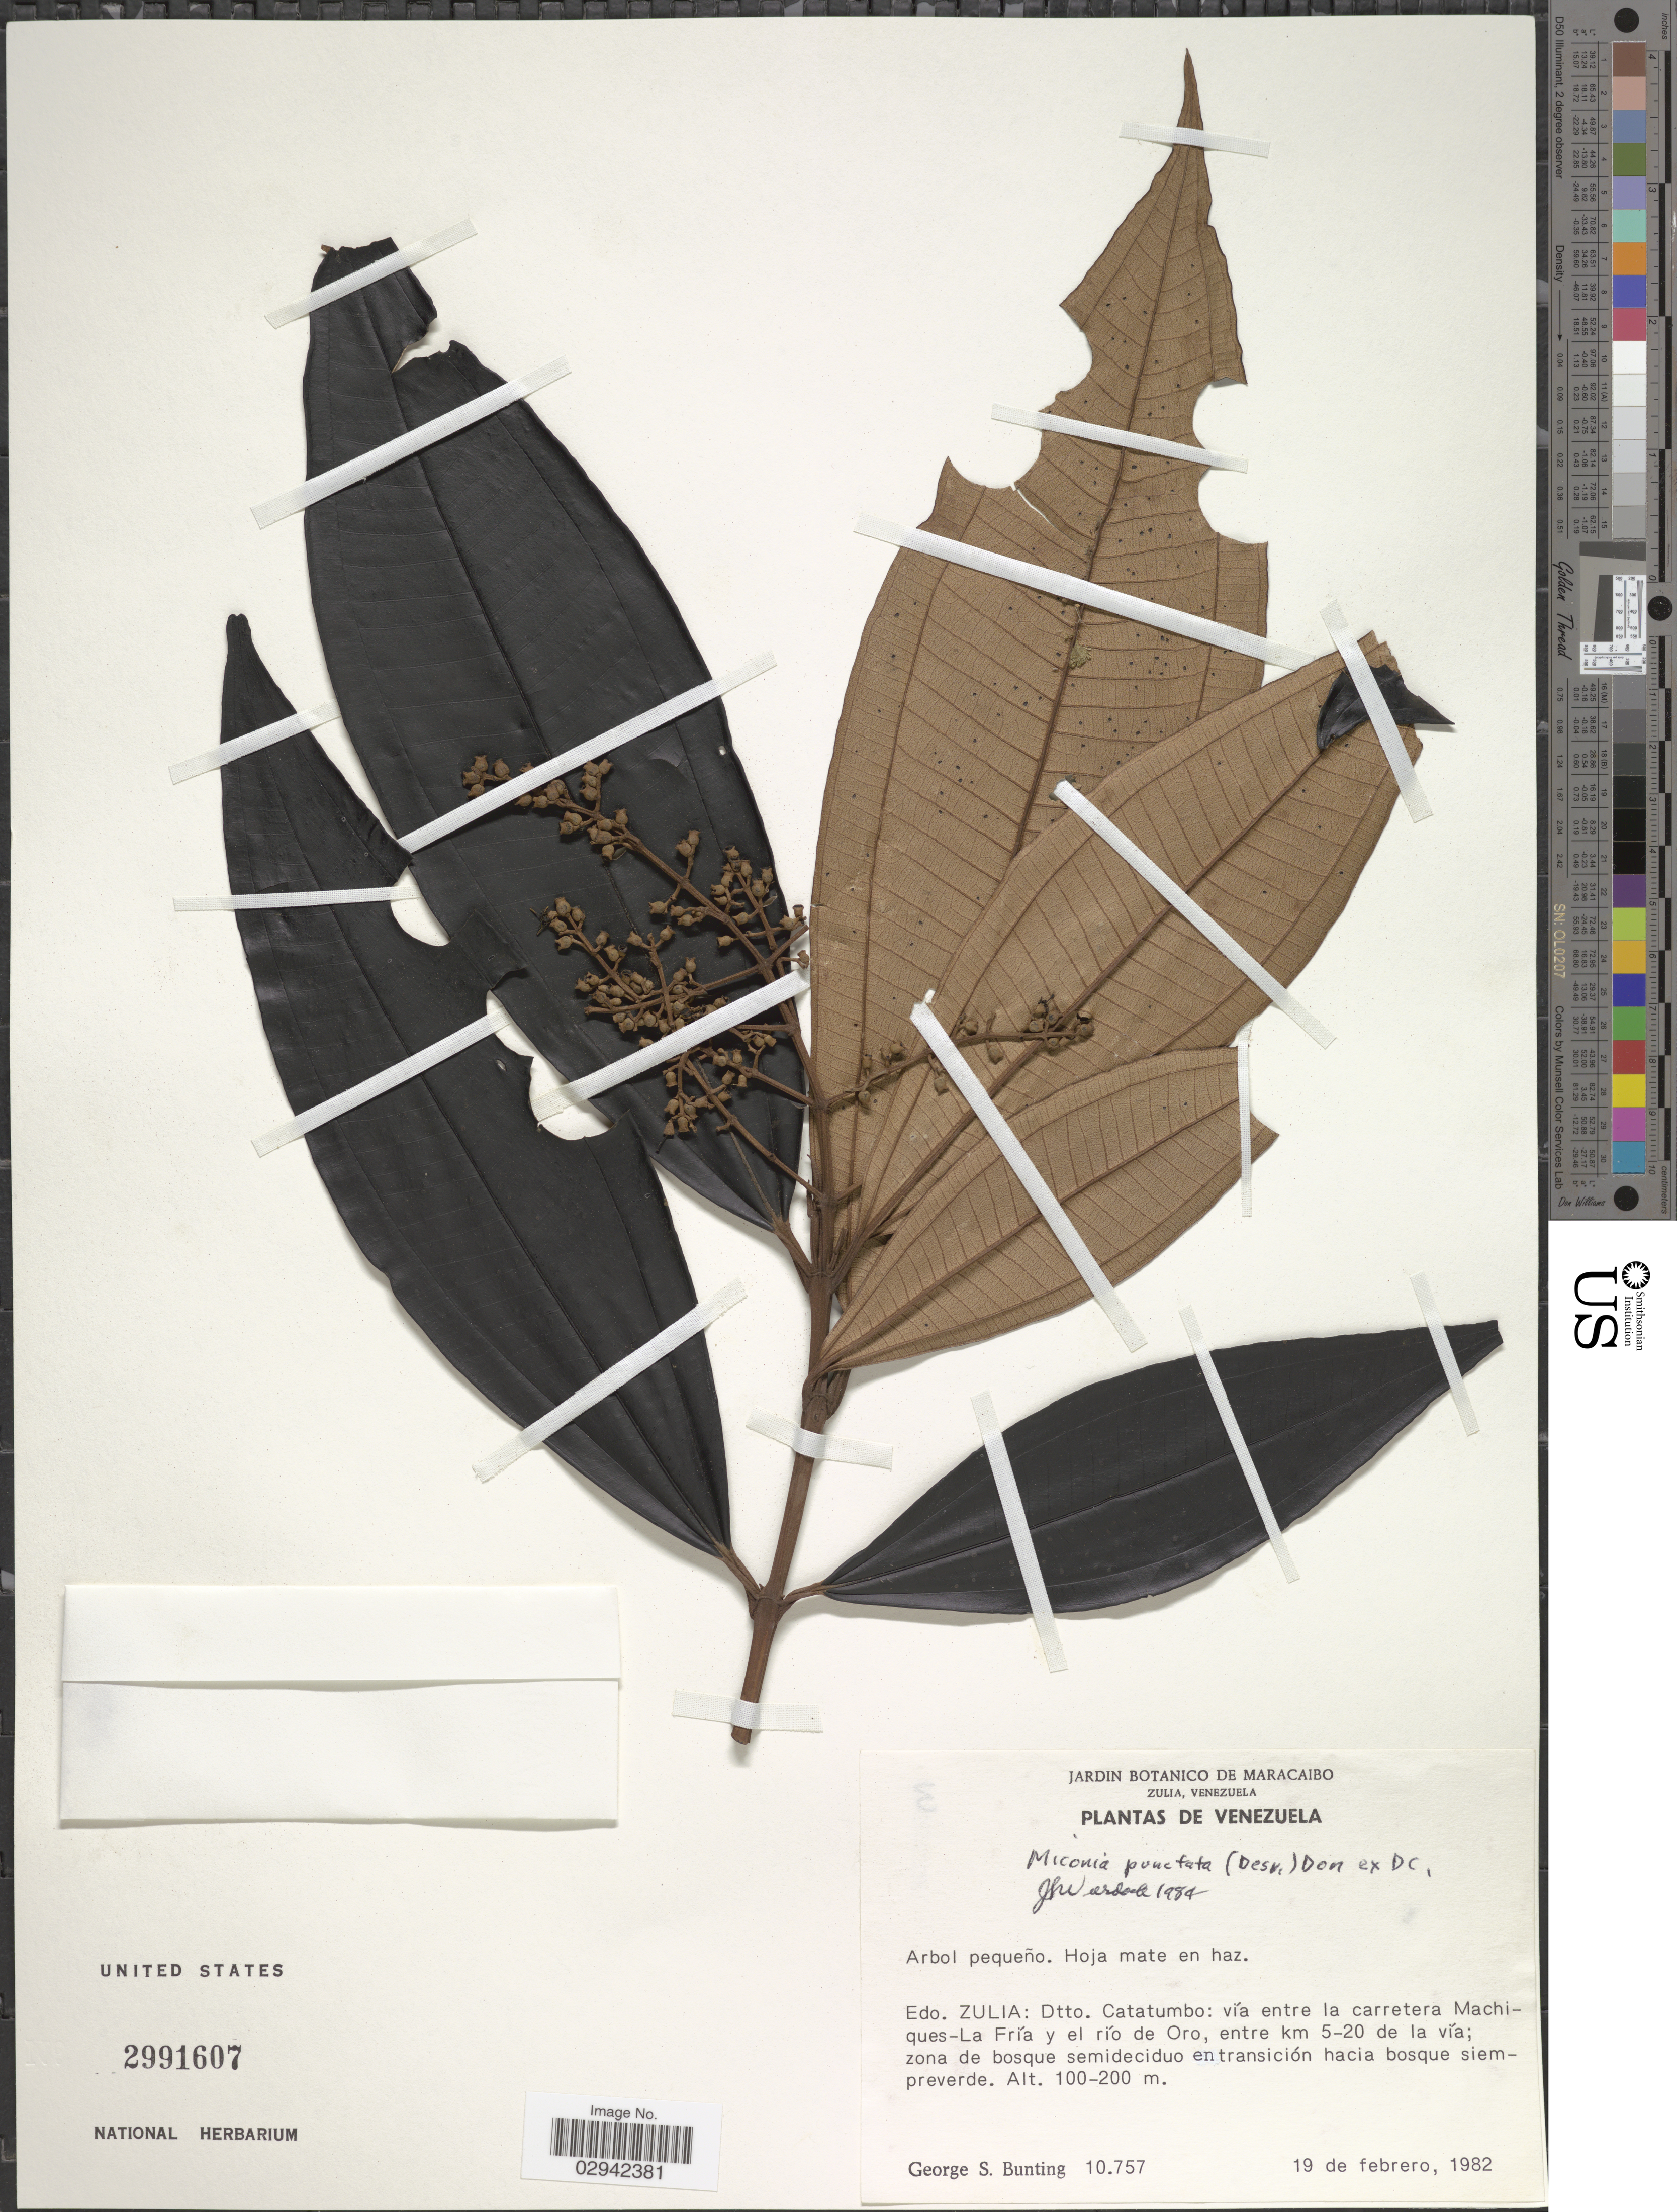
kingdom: Plantae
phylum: Tracheophyta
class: Magnoliopsida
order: Myrtales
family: Melastomataceae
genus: Miconia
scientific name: Miconia punctata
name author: (Desr.) D. Don ex DC.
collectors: G. S. Bunting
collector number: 10757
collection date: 1982-02-19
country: Venezuela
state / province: Zulia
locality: Dtto. Catatumbo: via entre la carretera Machiques-La Fria y el rio de Oro, entre km 5-20 de la via.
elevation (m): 100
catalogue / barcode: US 2991607